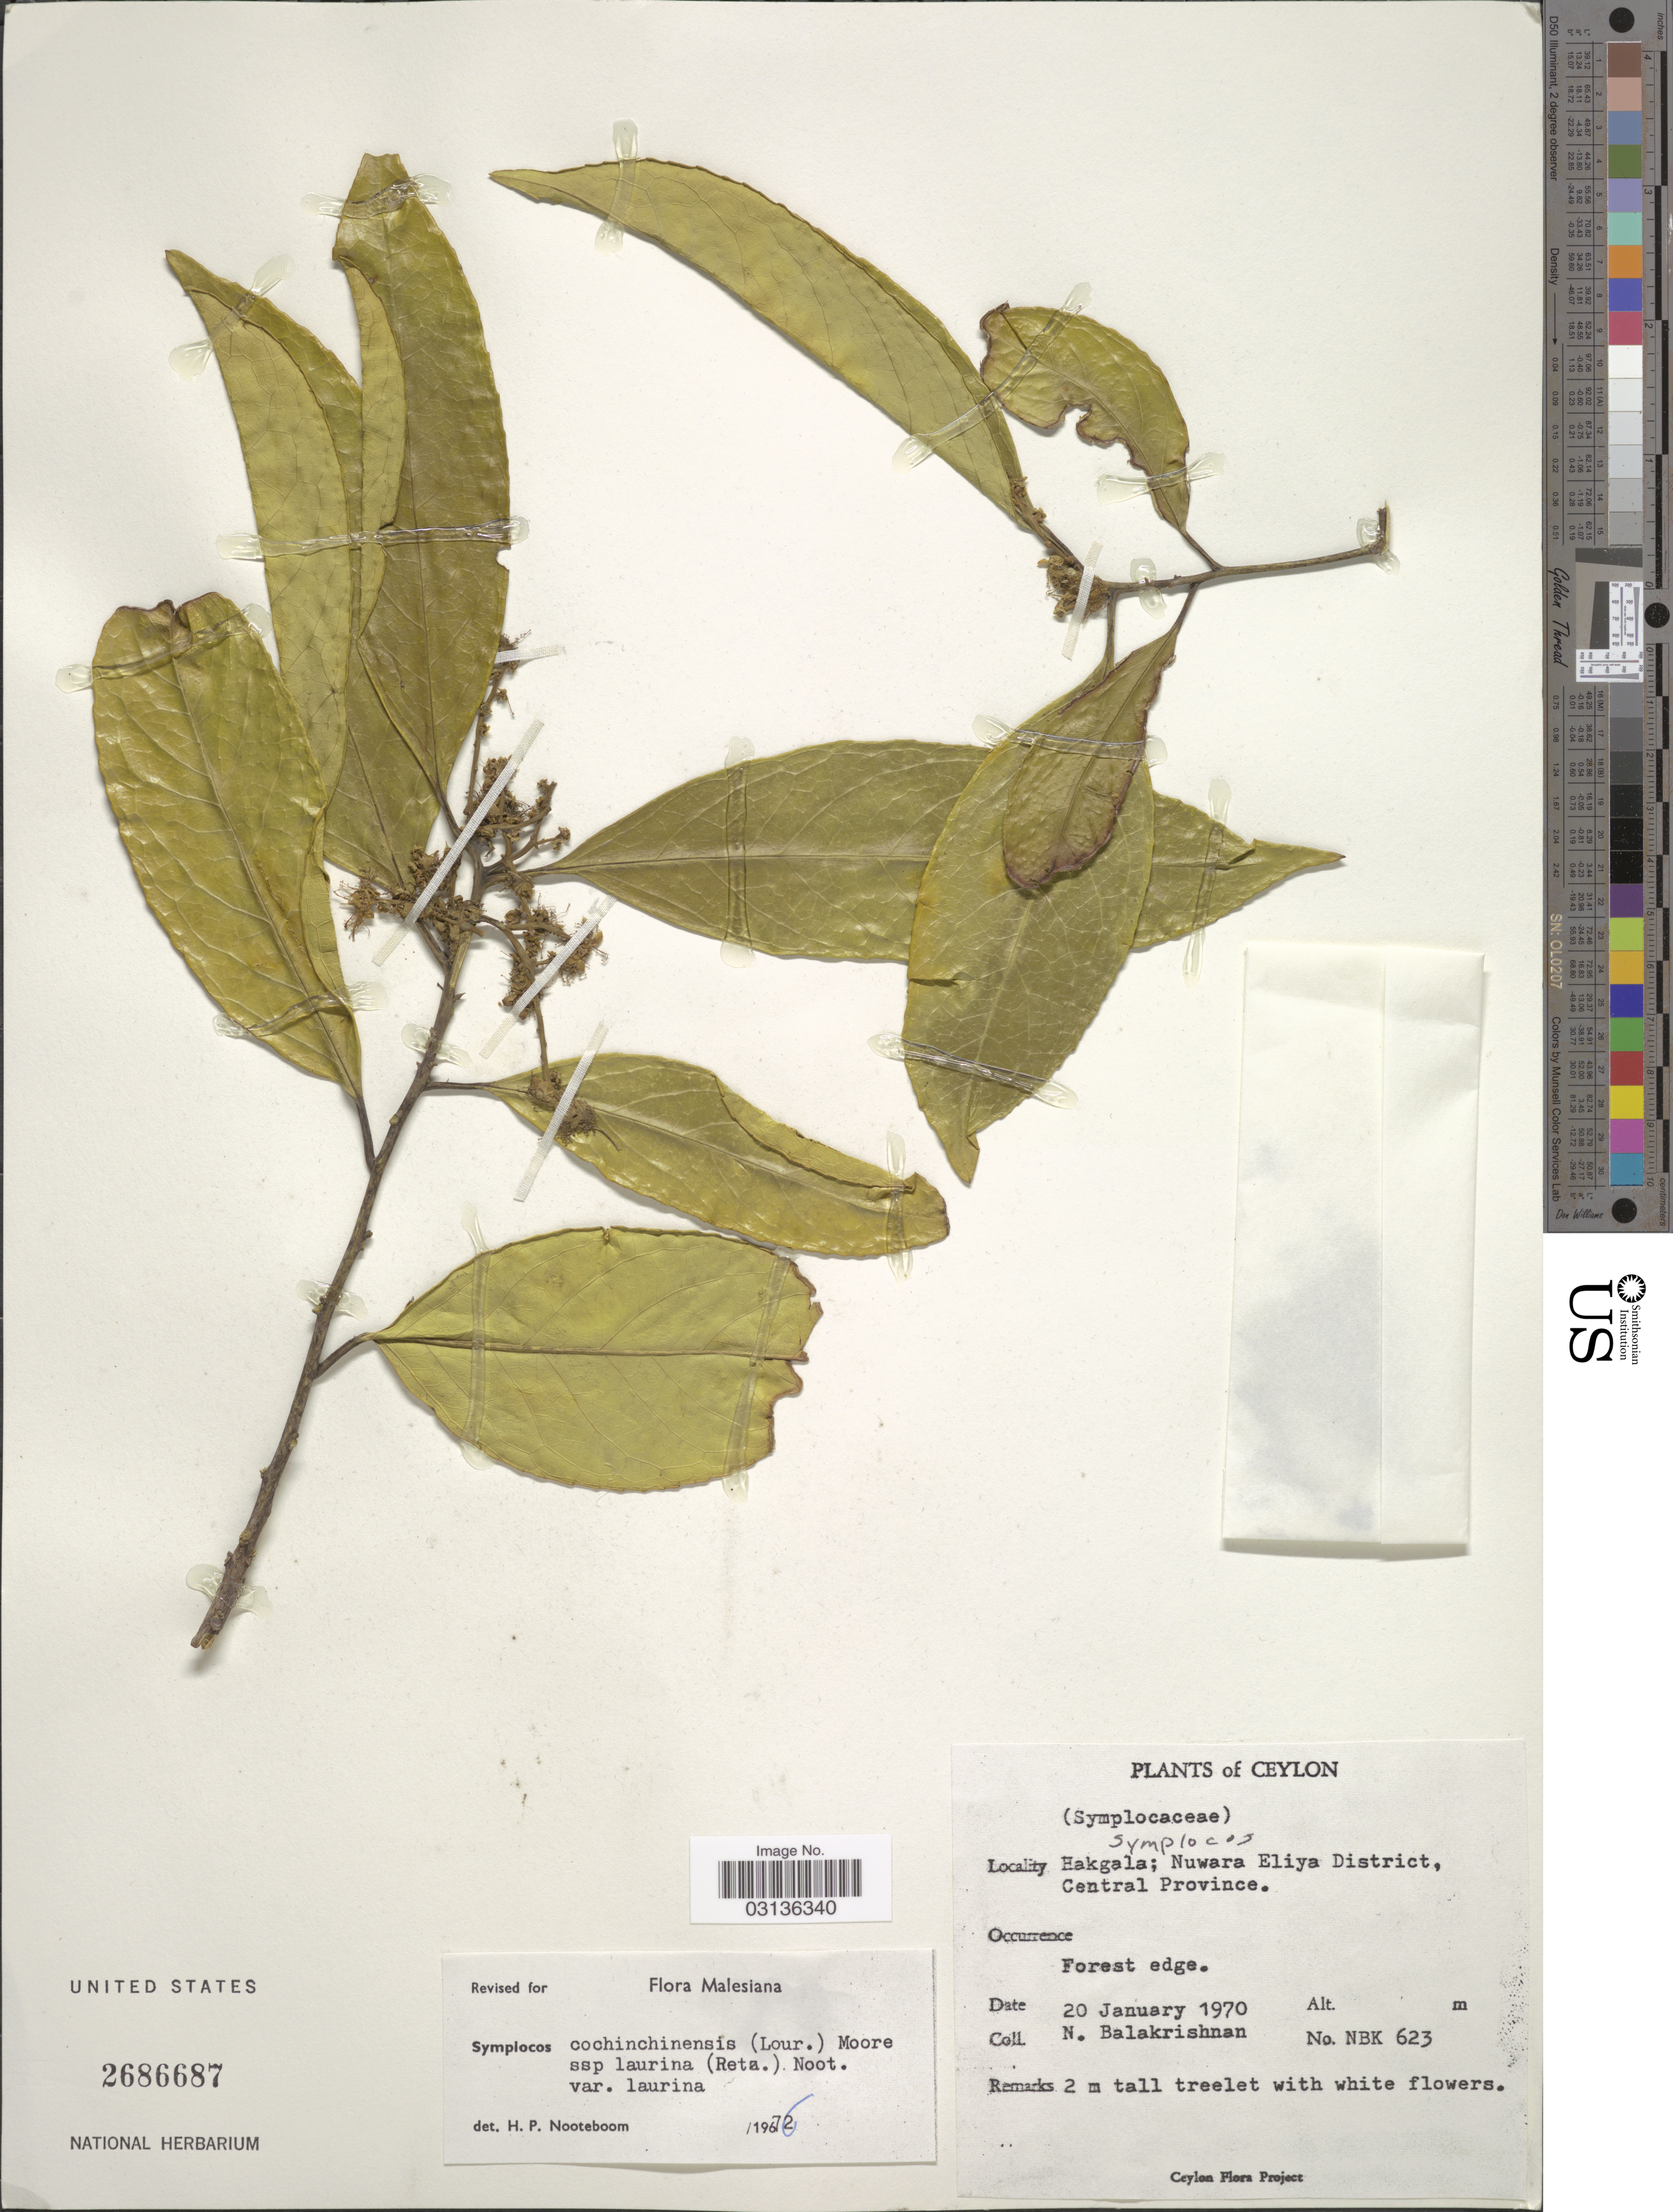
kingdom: Plantae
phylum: Tracheophyta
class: Magnoliopsida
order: Ericales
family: Symplocaceae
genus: Symplocos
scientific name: Symplocos cochinchinensis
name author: (Lour.) S. Moore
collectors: N. Balakrishnan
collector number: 623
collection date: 1970-01-20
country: Sri Lanka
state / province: Central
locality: Ceylon. Hakgala; Nuwara Eliya District, Central Province.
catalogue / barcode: US 2686687